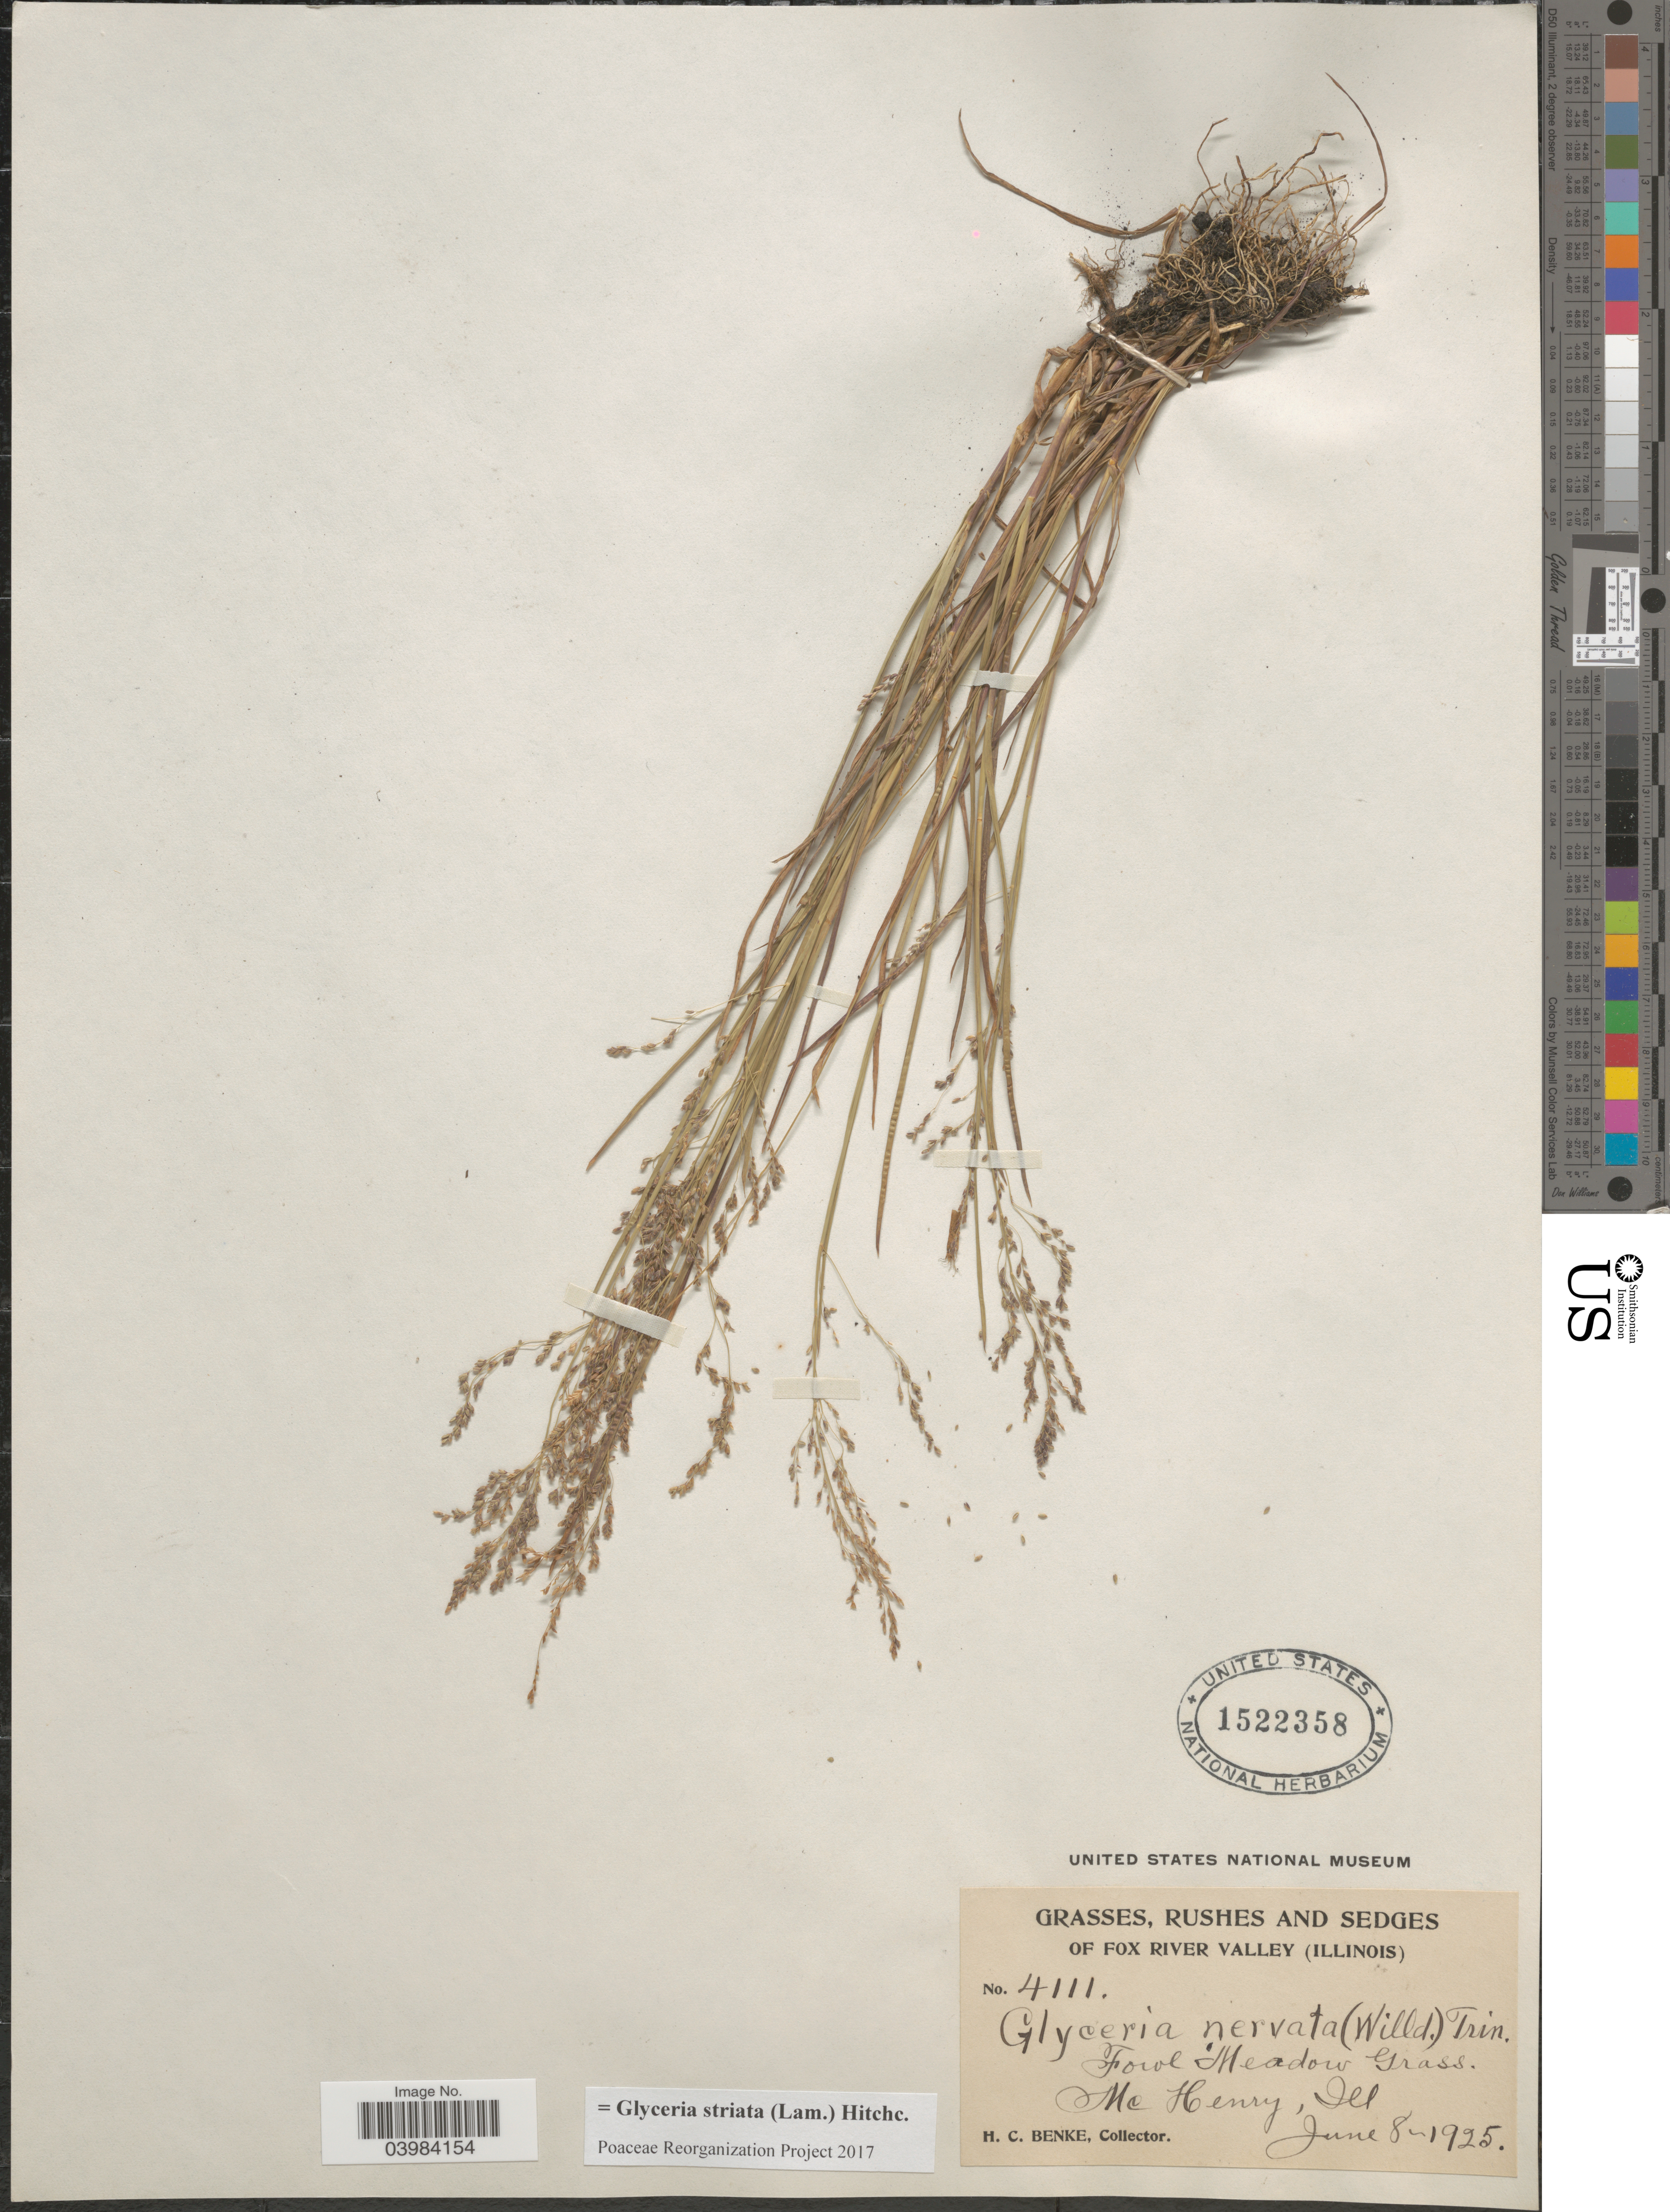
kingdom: Plantae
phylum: Tracheophyta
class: Liliopsida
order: Poales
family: Poaceae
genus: Glyceria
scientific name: Glyceria striata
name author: (Lam.) Hitchc.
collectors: H. Benke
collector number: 4111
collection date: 1925-06-08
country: United States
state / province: Illinois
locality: Fox River Valley. McHenry.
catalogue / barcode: US 1522358